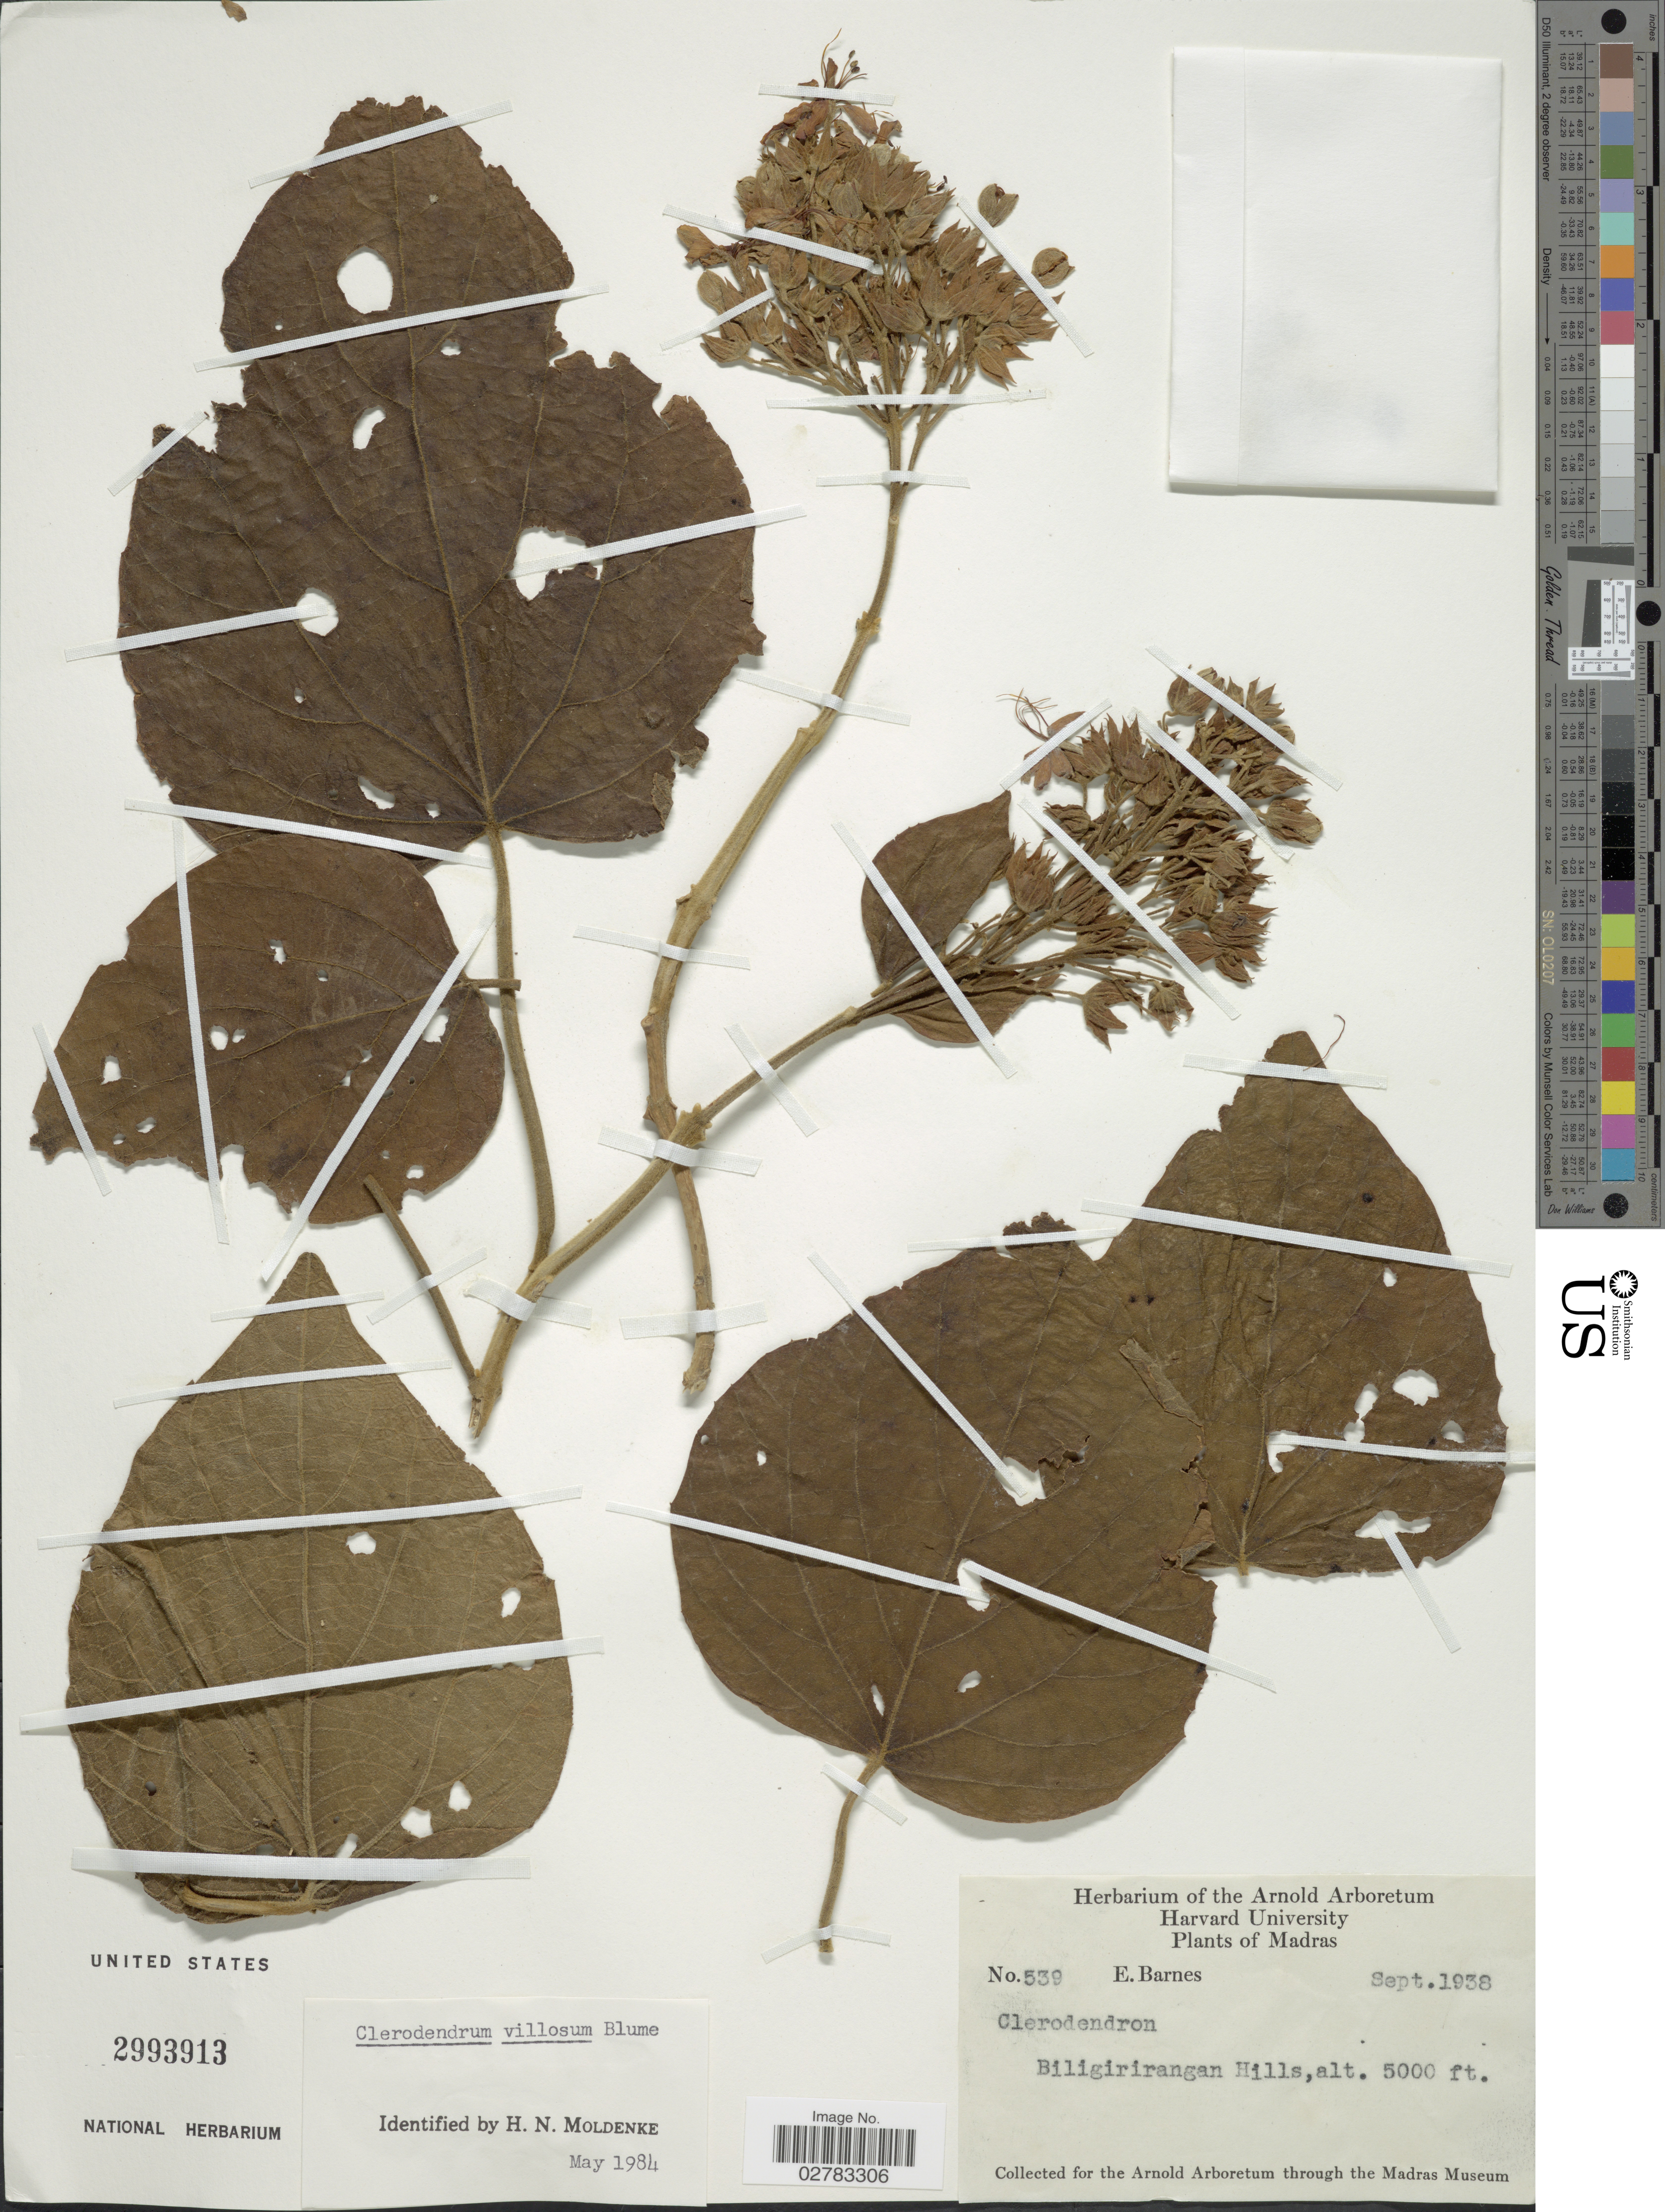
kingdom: Plantae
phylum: Tracheophyta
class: Magnoliopsida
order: Lamiales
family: Lamiaceae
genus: Clerodendrum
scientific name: Clerodendrum villosum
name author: Blume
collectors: E. Barnes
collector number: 539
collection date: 1938-09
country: India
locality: Madras, Biligirirangan Hills.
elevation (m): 1524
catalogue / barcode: US 2993913